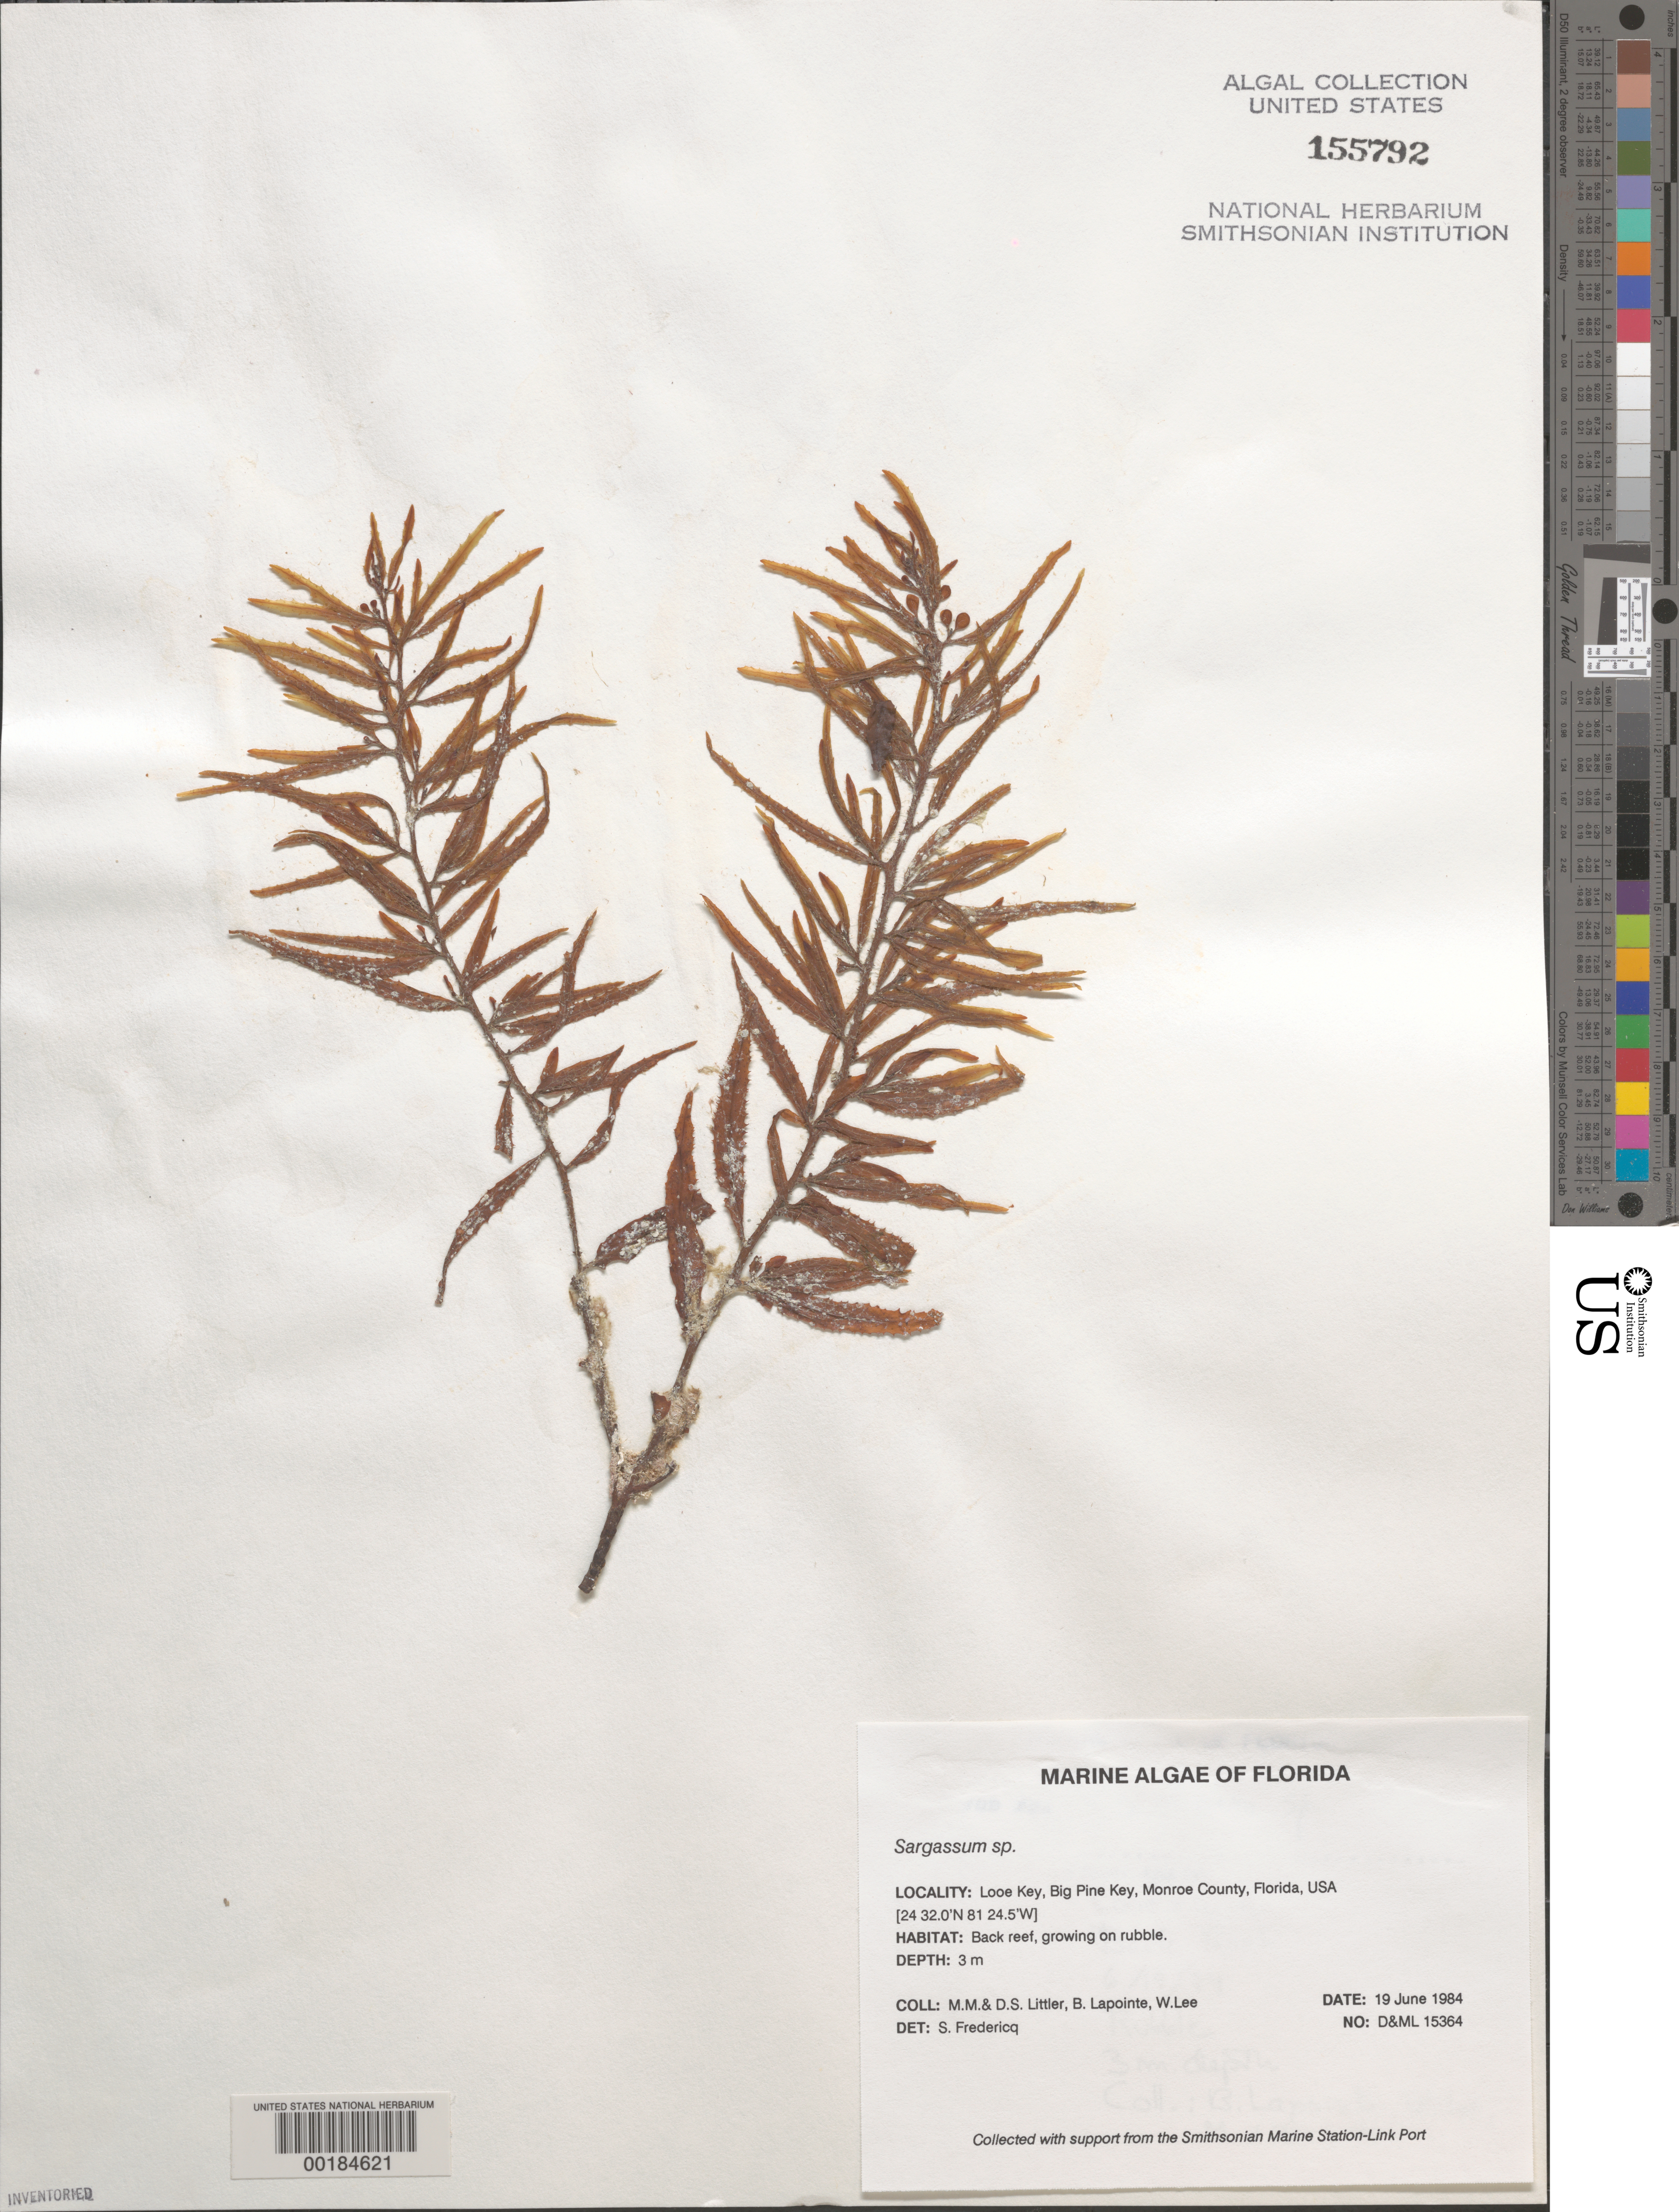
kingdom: Chromista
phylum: Ochrophyta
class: Phaeophyceae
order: Fucales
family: Sargassaceae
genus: Sargassum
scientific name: Sargassum sp.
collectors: M. M. Littler, D. S. Littler, B. Lapointe & W. Lee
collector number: D&ML15364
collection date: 1984-06-19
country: United States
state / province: Florida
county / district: Monroe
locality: Looe Key, Big Pine Key, Monroe County.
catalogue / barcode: US 155792